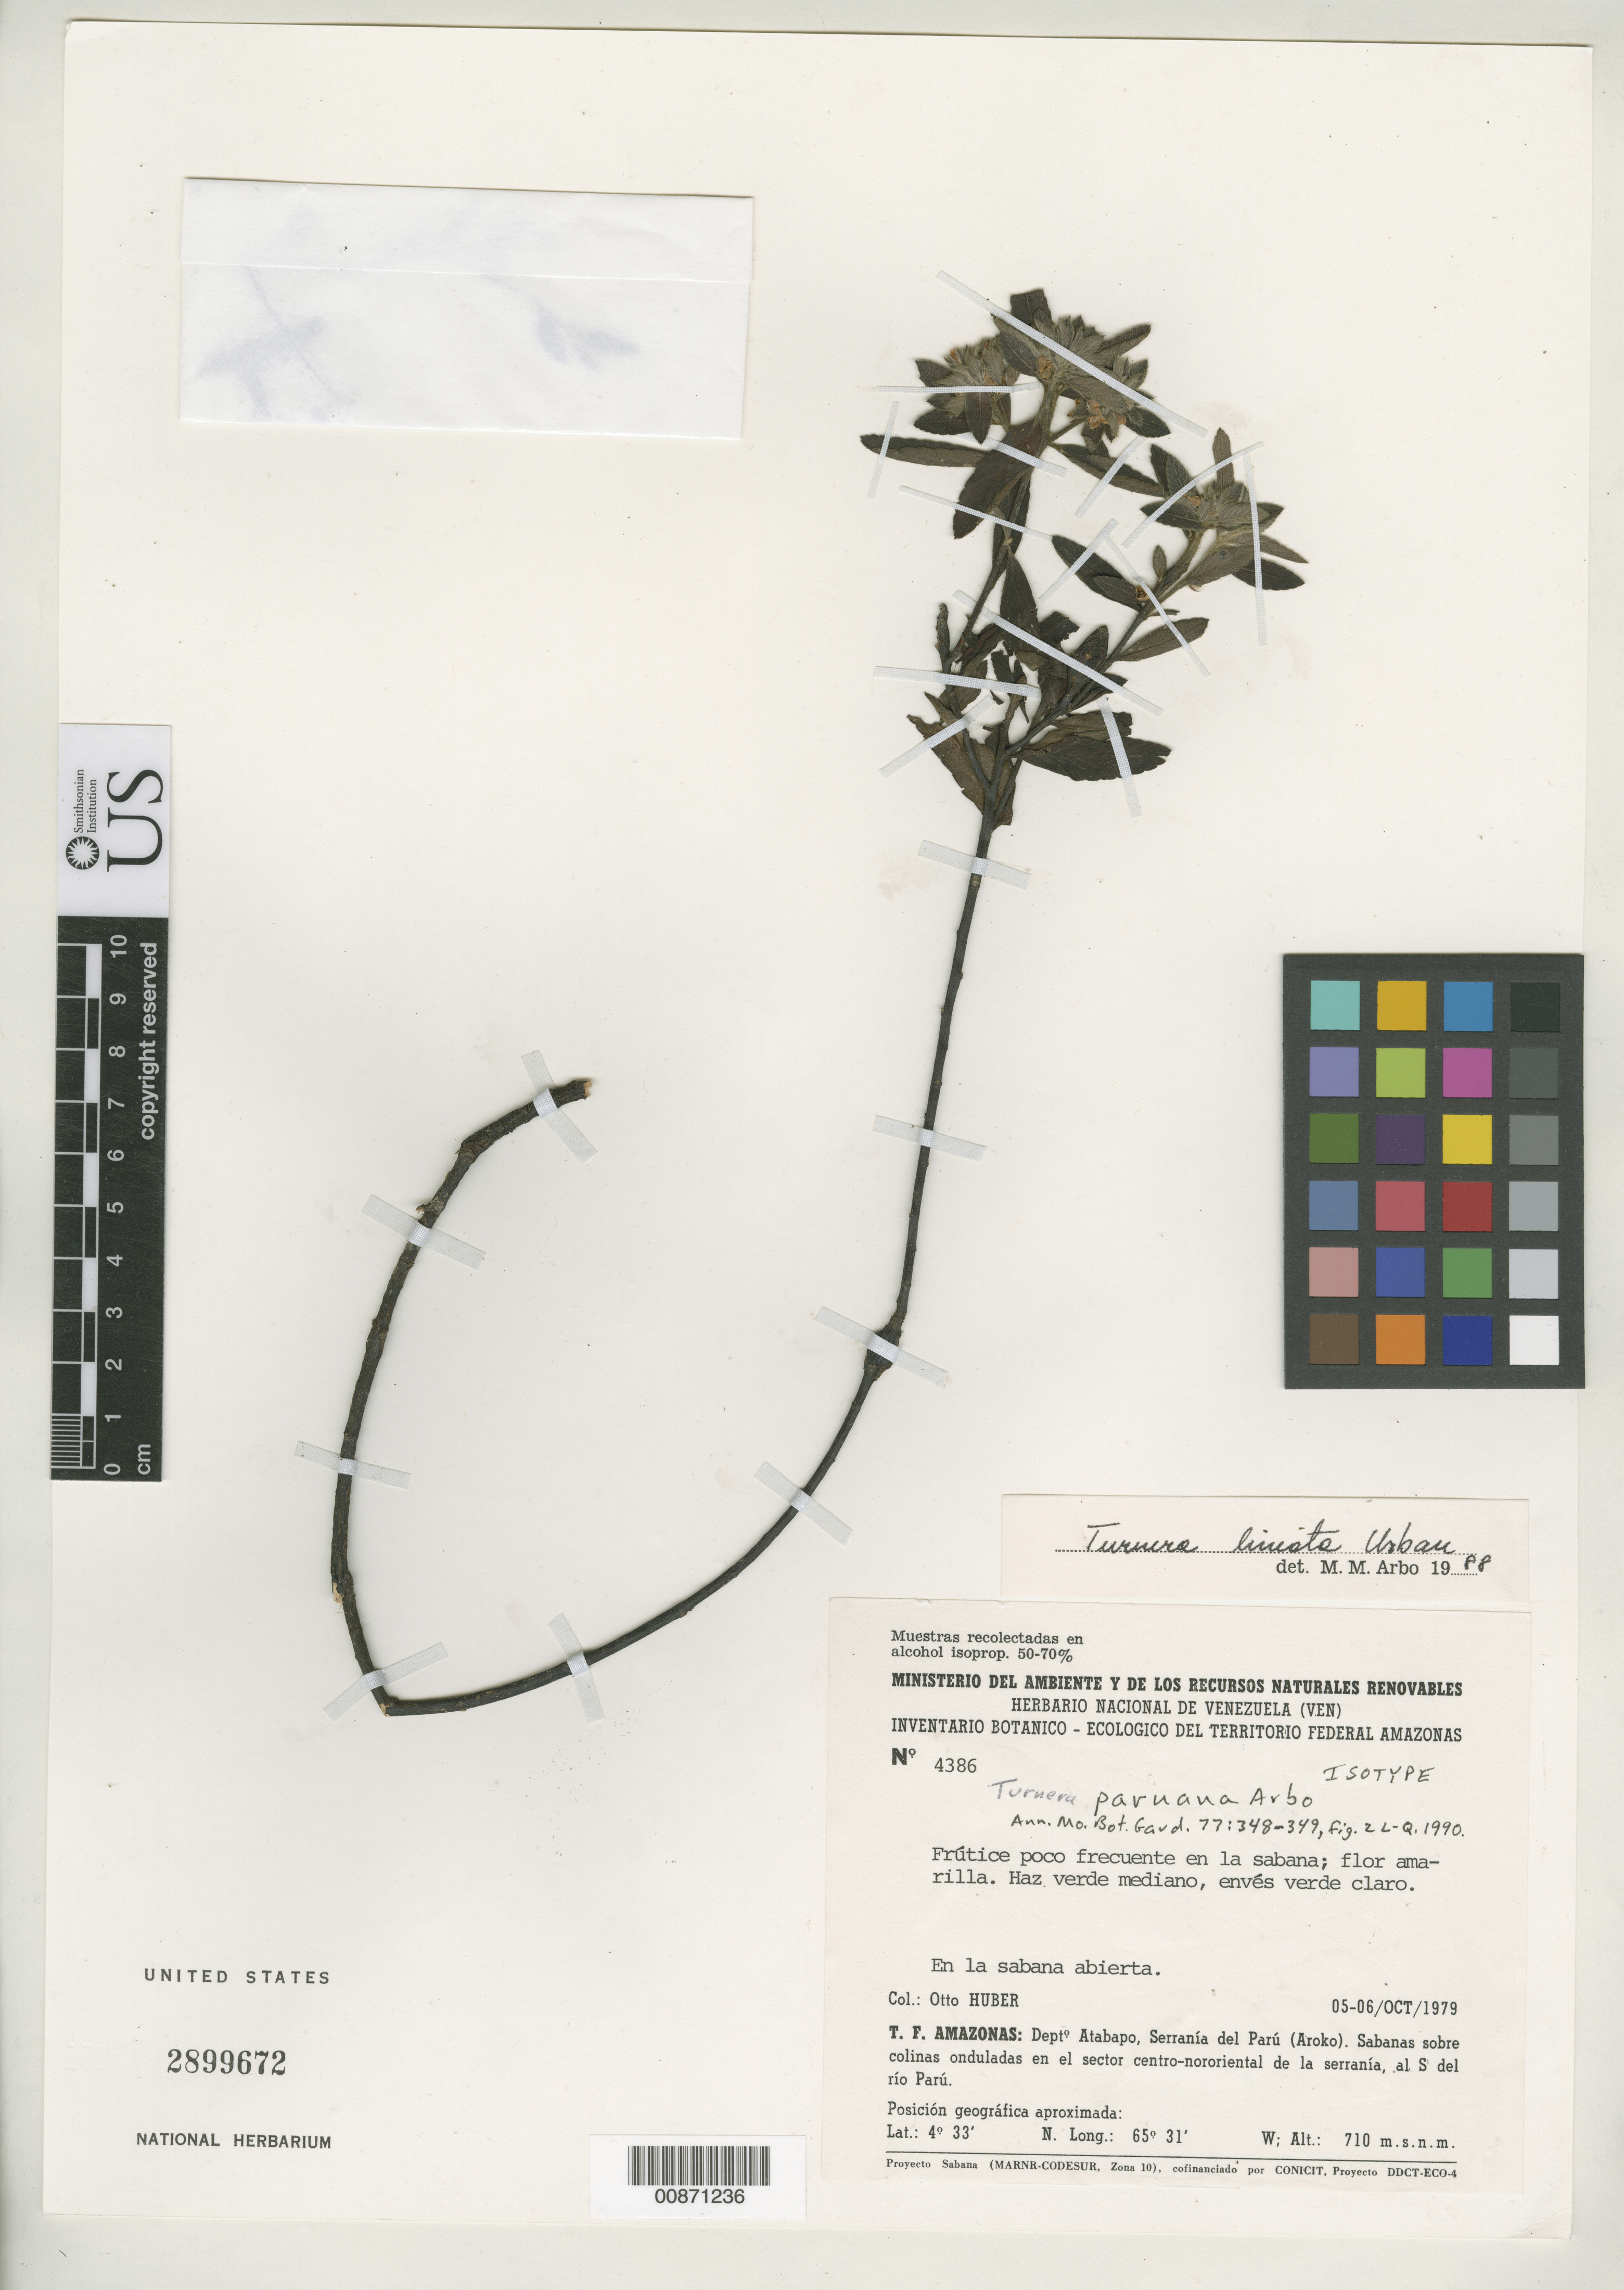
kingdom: Plantae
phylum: Tracheophyta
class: Magnoliopsida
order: Malpighiales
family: Turneraceae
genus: Turnera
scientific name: Turnera paruana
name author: Arbo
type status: Isotype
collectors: O. Huber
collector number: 4386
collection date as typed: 05 Oct 1979 to 06 Oct 1979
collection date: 1979-10-05/1979-10-06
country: Venezuela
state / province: Amazonas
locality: T.F. Amazonas: Depto. Atabapo, Serranía del Parú (Aroko). Sabanas sobre colinas onduladas en el sector centro-nororiental de la serranía, al S del río Parú.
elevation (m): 710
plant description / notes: Previously determined by Arbo (1988) as Turnera lineata Urban.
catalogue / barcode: US 2899672